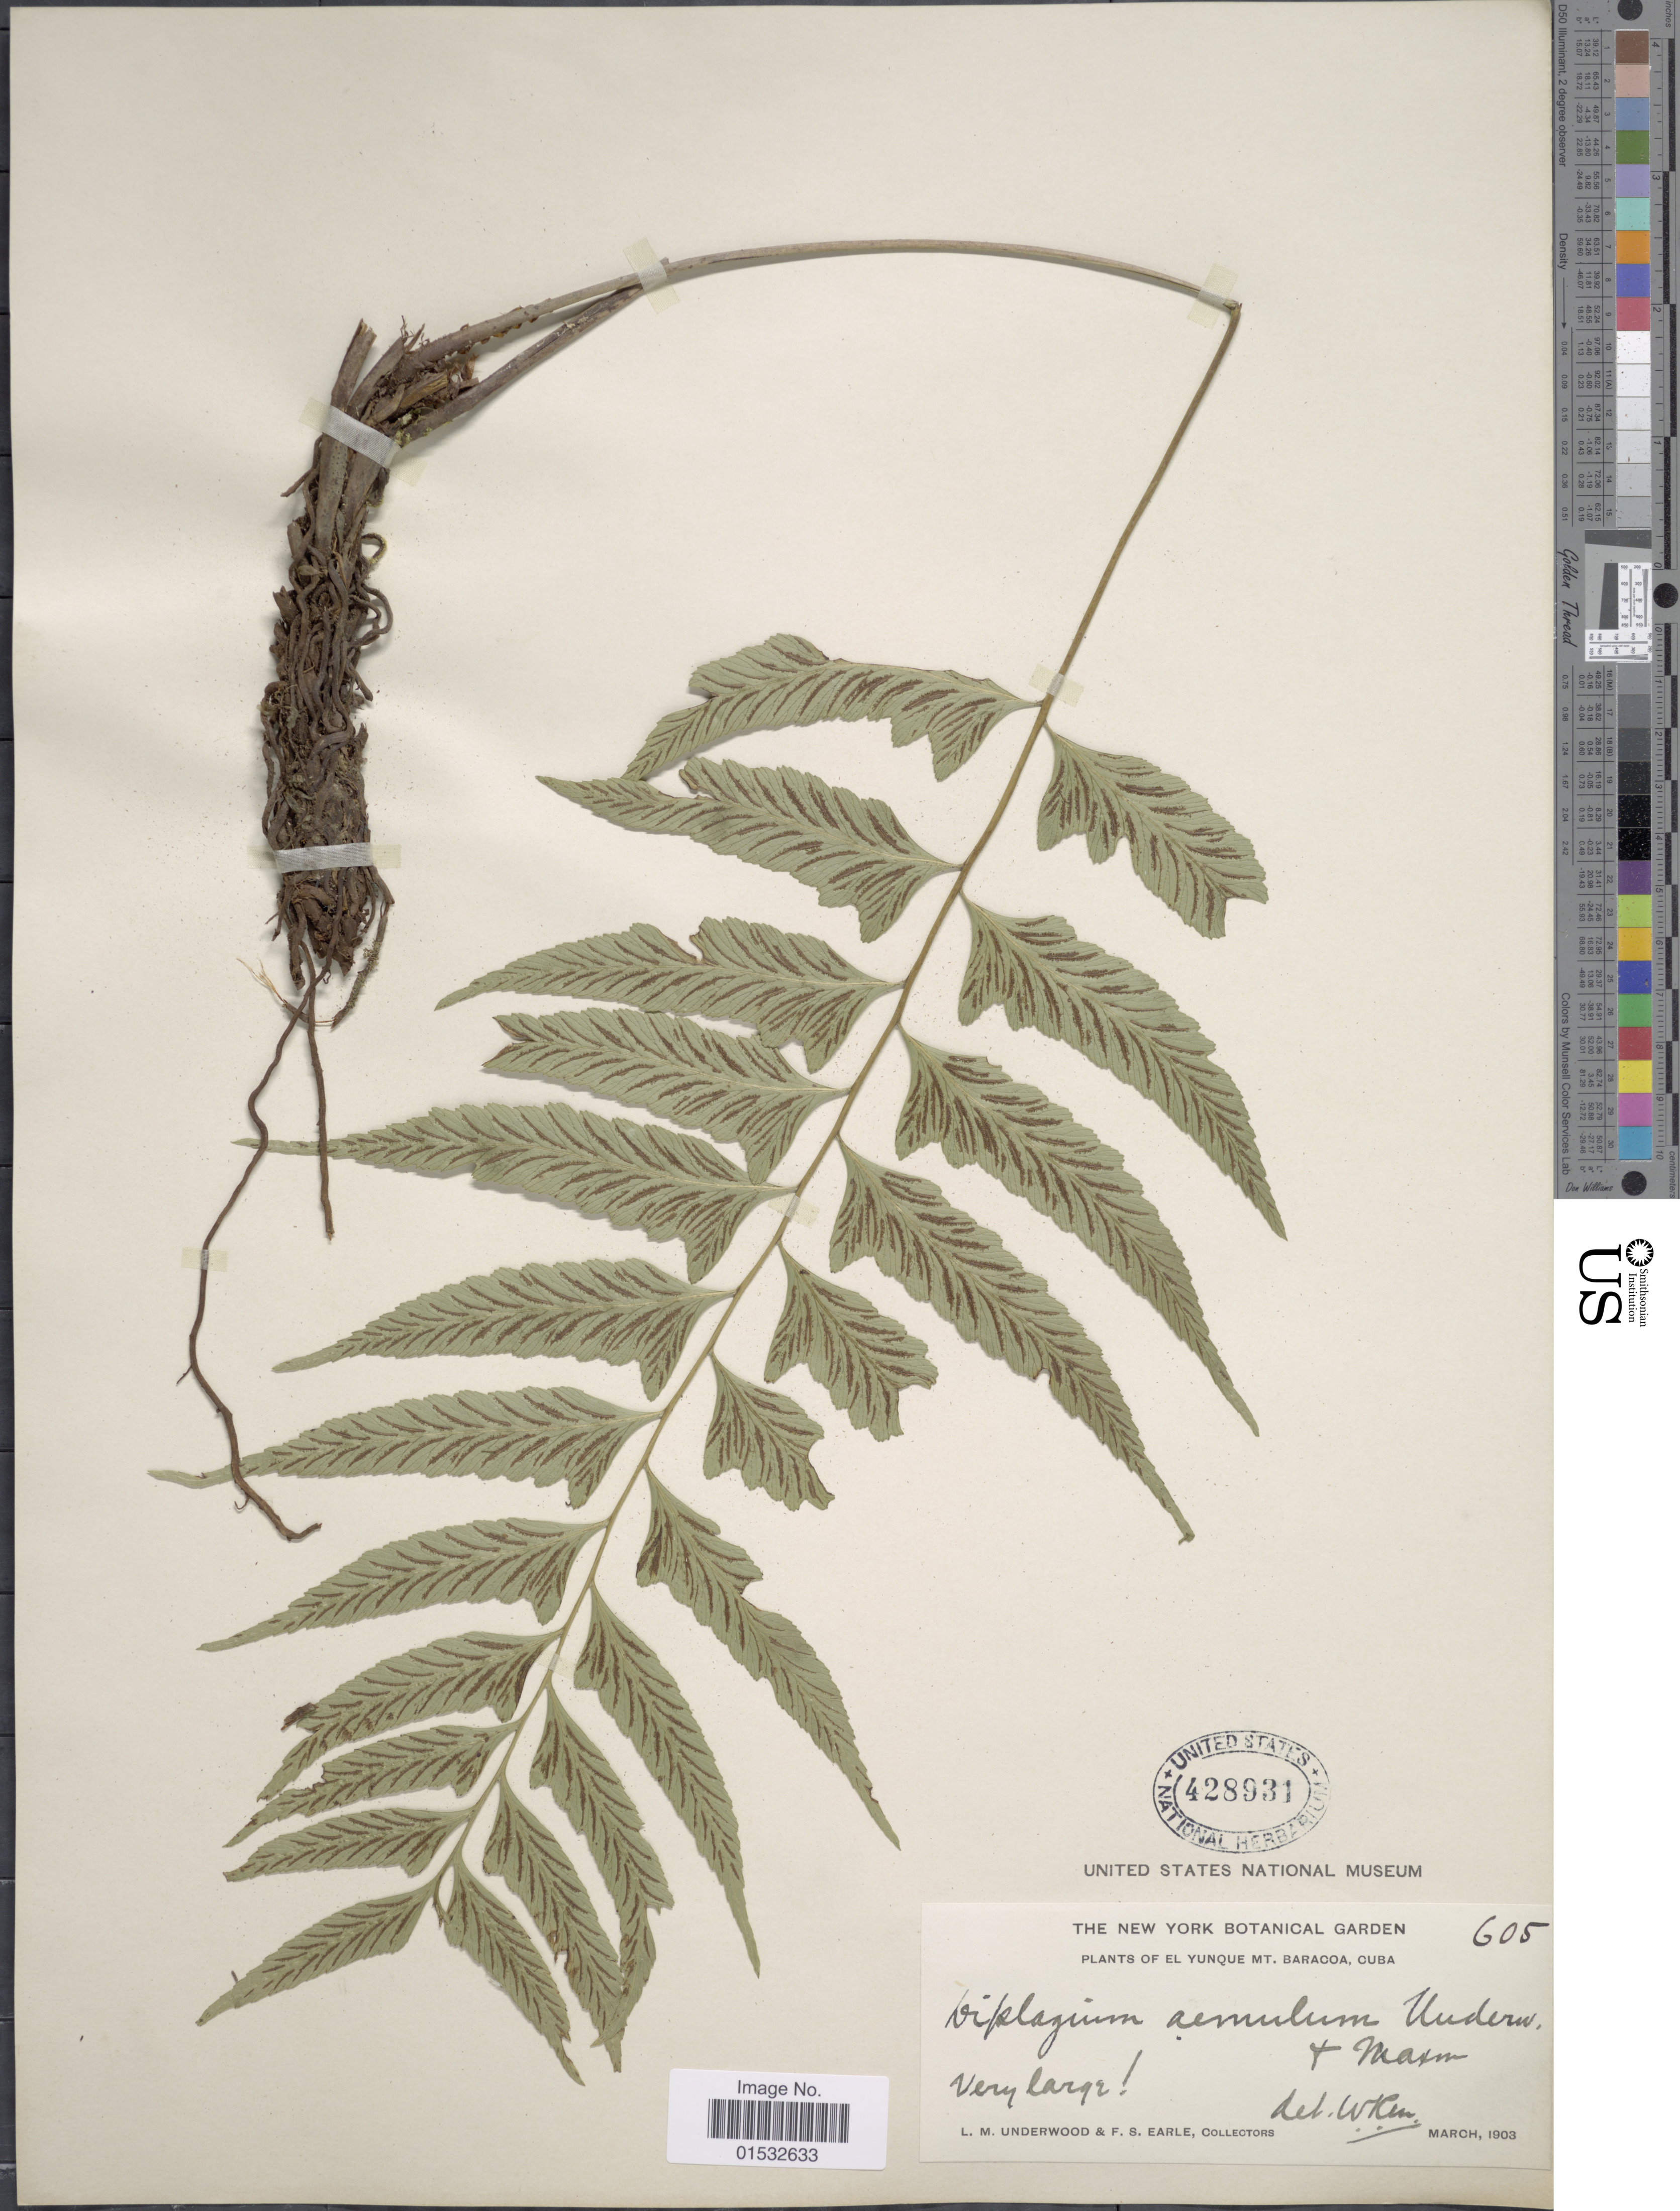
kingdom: Plantae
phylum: Tracheophyta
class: Polypodiopsida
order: Polypodiales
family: Athyriaceae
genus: Diplazium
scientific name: Diplazium unilobum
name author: (Poir.) Hieron.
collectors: L. M. Underwood & F. S. Earle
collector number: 605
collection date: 1903-03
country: Cuba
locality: El Yunque Mt. Baracoa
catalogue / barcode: US 428931